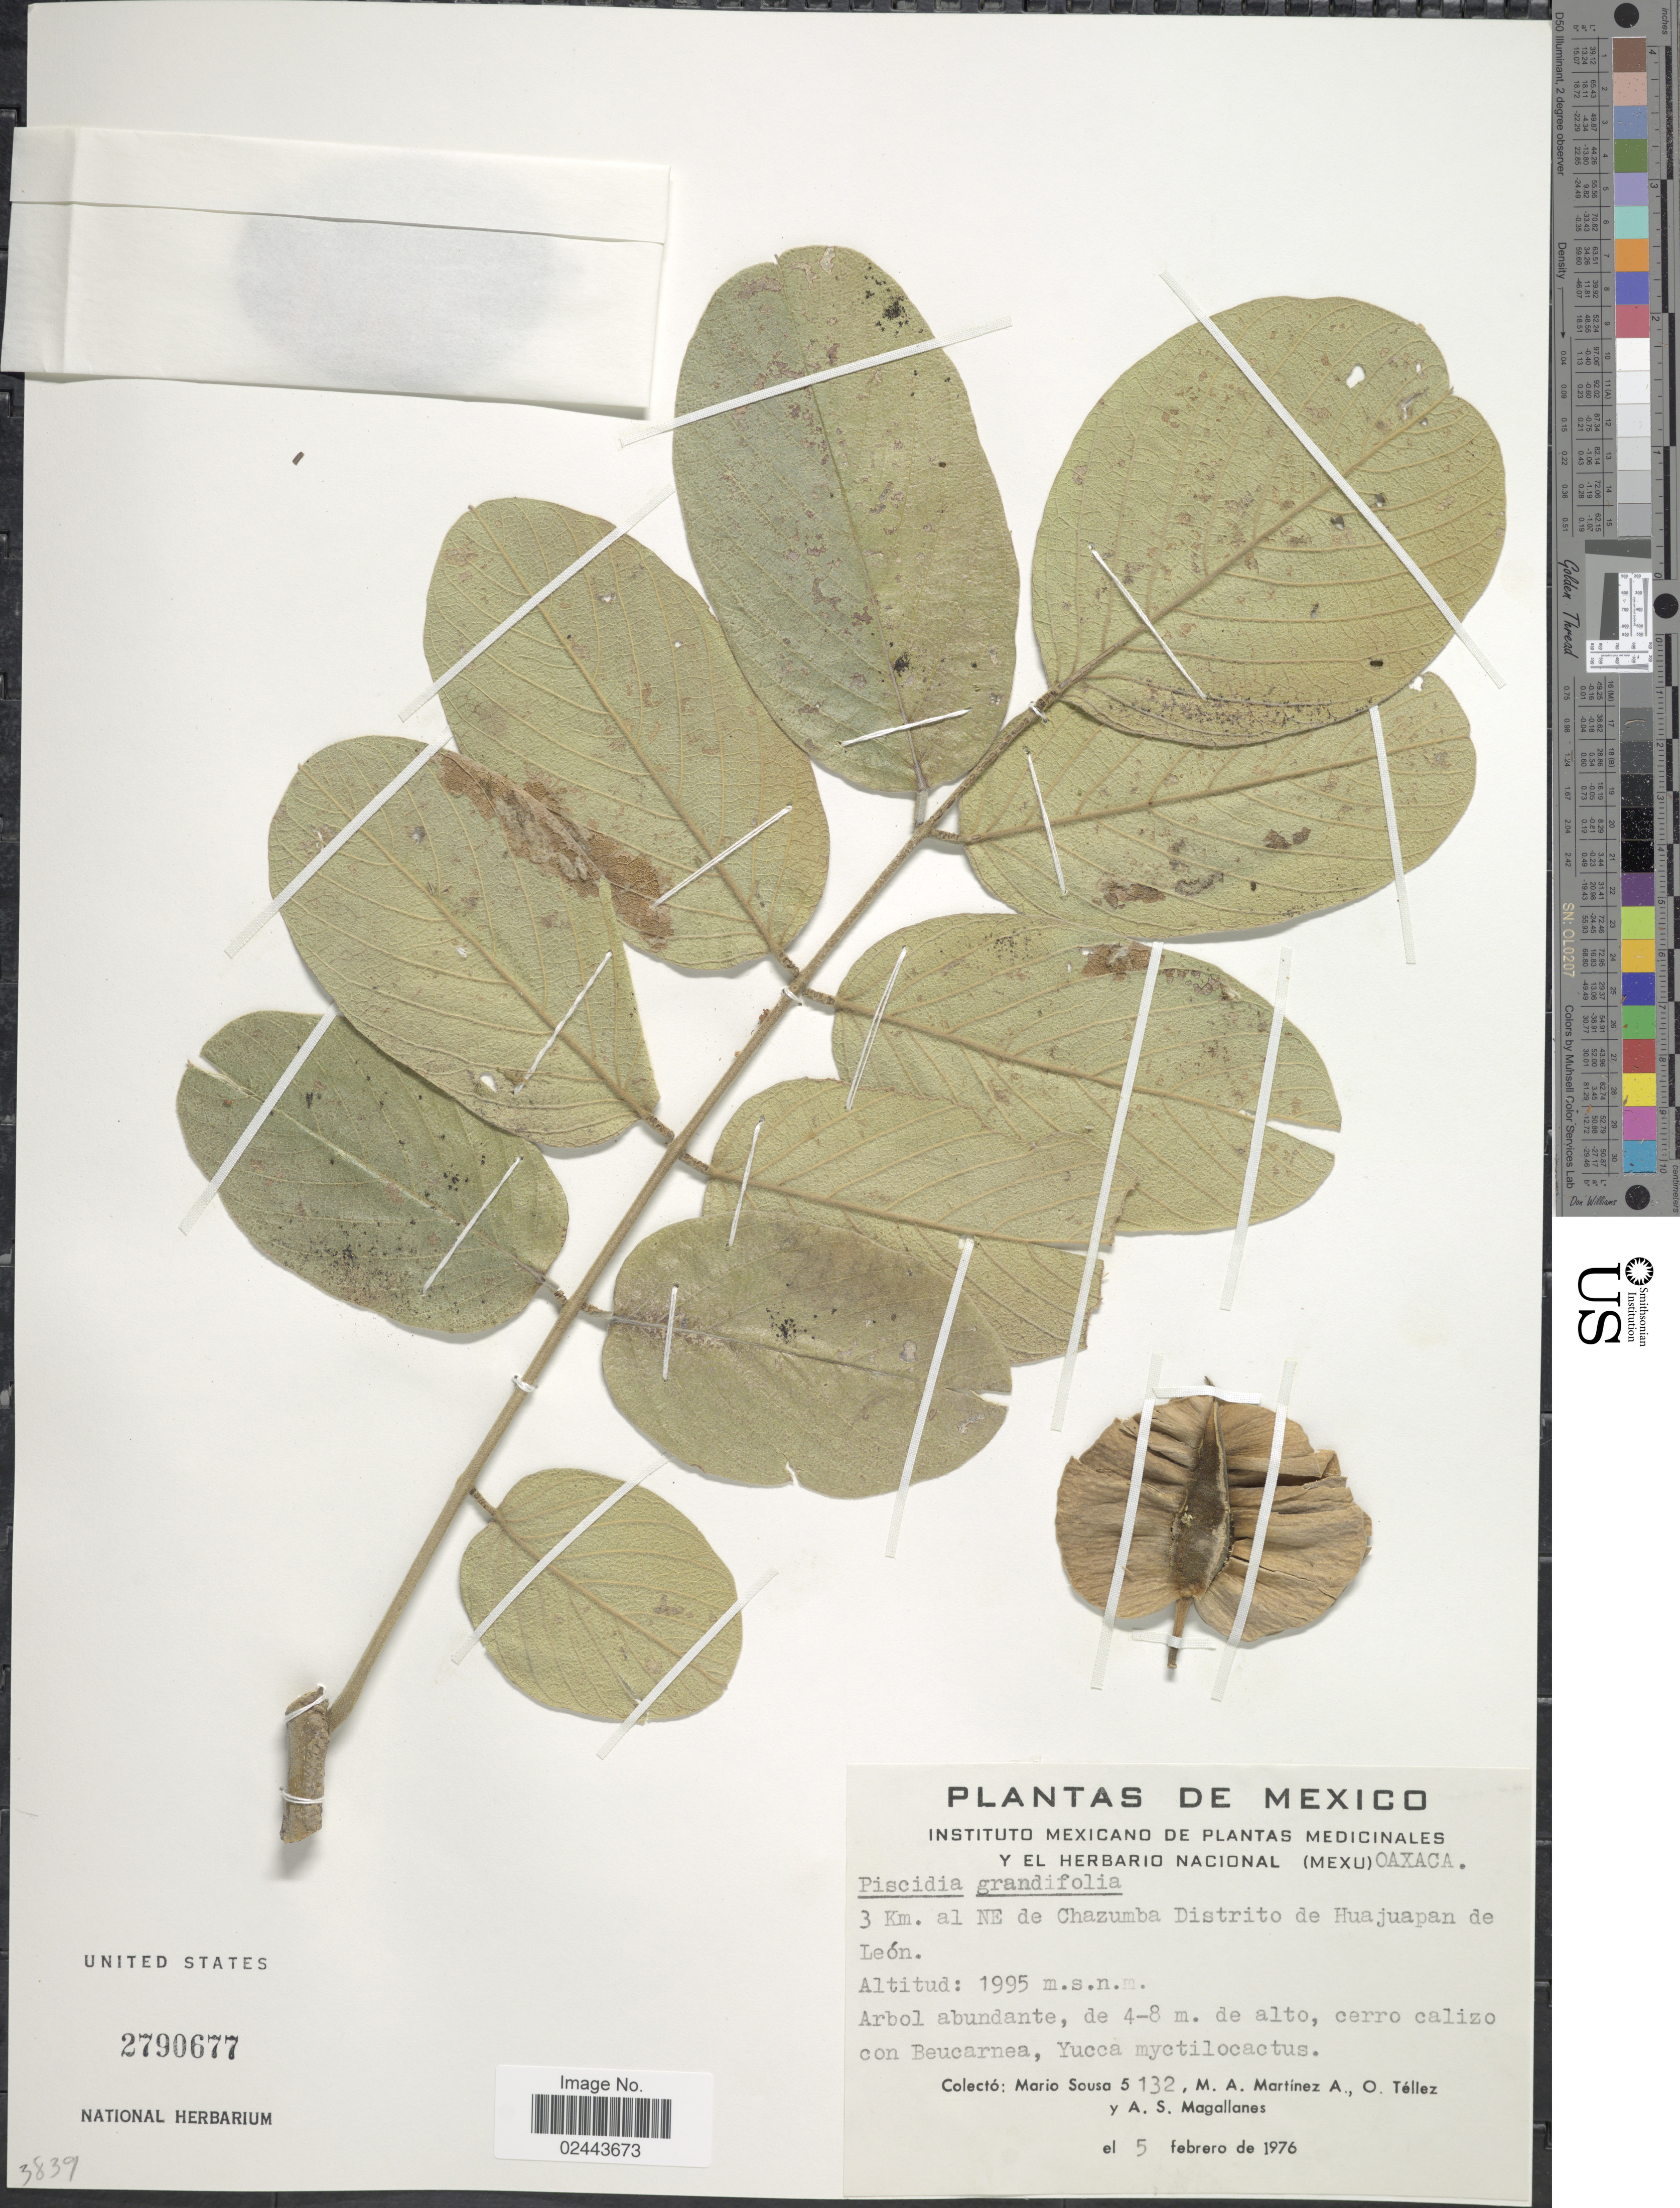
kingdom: Plantae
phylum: Tracheophyta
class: Magnoliopsida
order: Fabales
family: Fabaceae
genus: Piscidia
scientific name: Piscidia grandifolia var. gentryi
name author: Rudd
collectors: M. Sousa S., M. A. Martínez Alfaro, O. Tellez & A. Magallanes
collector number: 5132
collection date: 1976-02-05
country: Mexico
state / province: Oaxaca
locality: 3 km. al NE de Chazumba Distrito de Huajuapan de Leon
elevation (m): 1995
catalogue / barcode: US 2790677